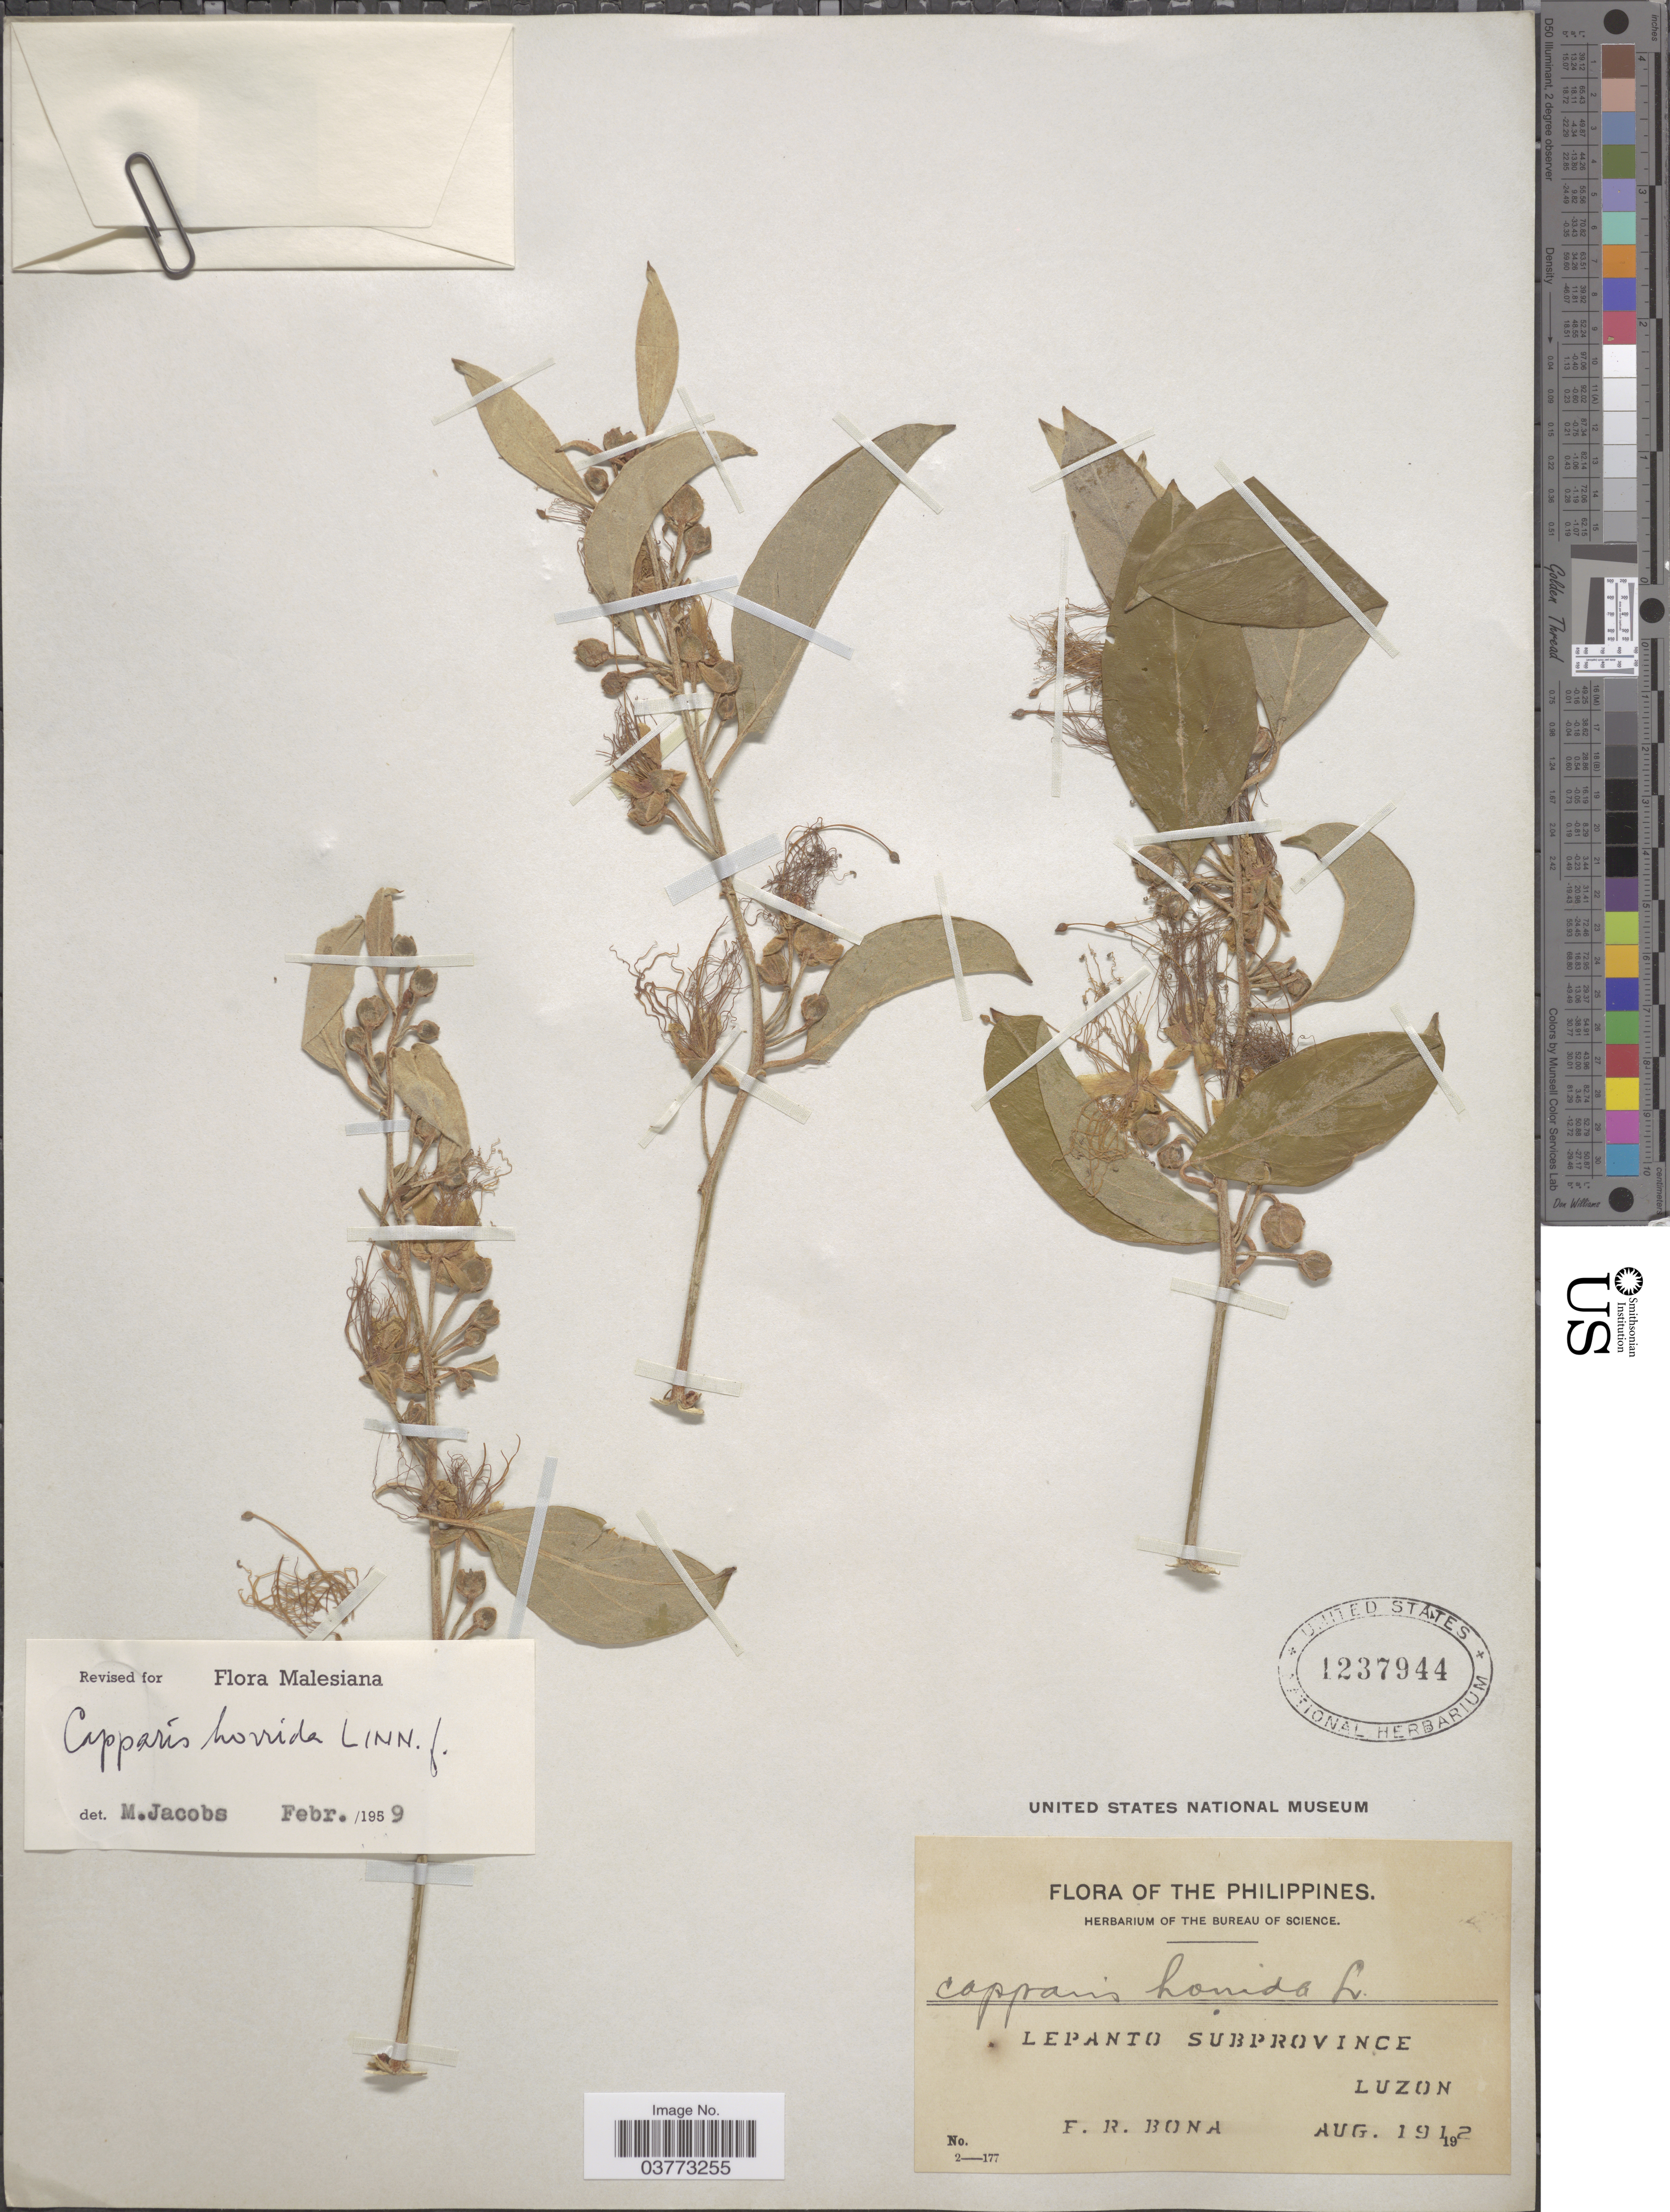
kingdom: Plantae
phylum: Tracheophyta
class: Magnoliopsida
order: Brassicales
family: Capparaceae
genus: Capparis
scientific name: Capparis horrida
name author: L. f.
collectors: F. Bona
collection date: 1912-08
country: Philippines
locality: The Philippines. Lepanto Subprovince. Luzon.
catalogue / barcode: US 1237944